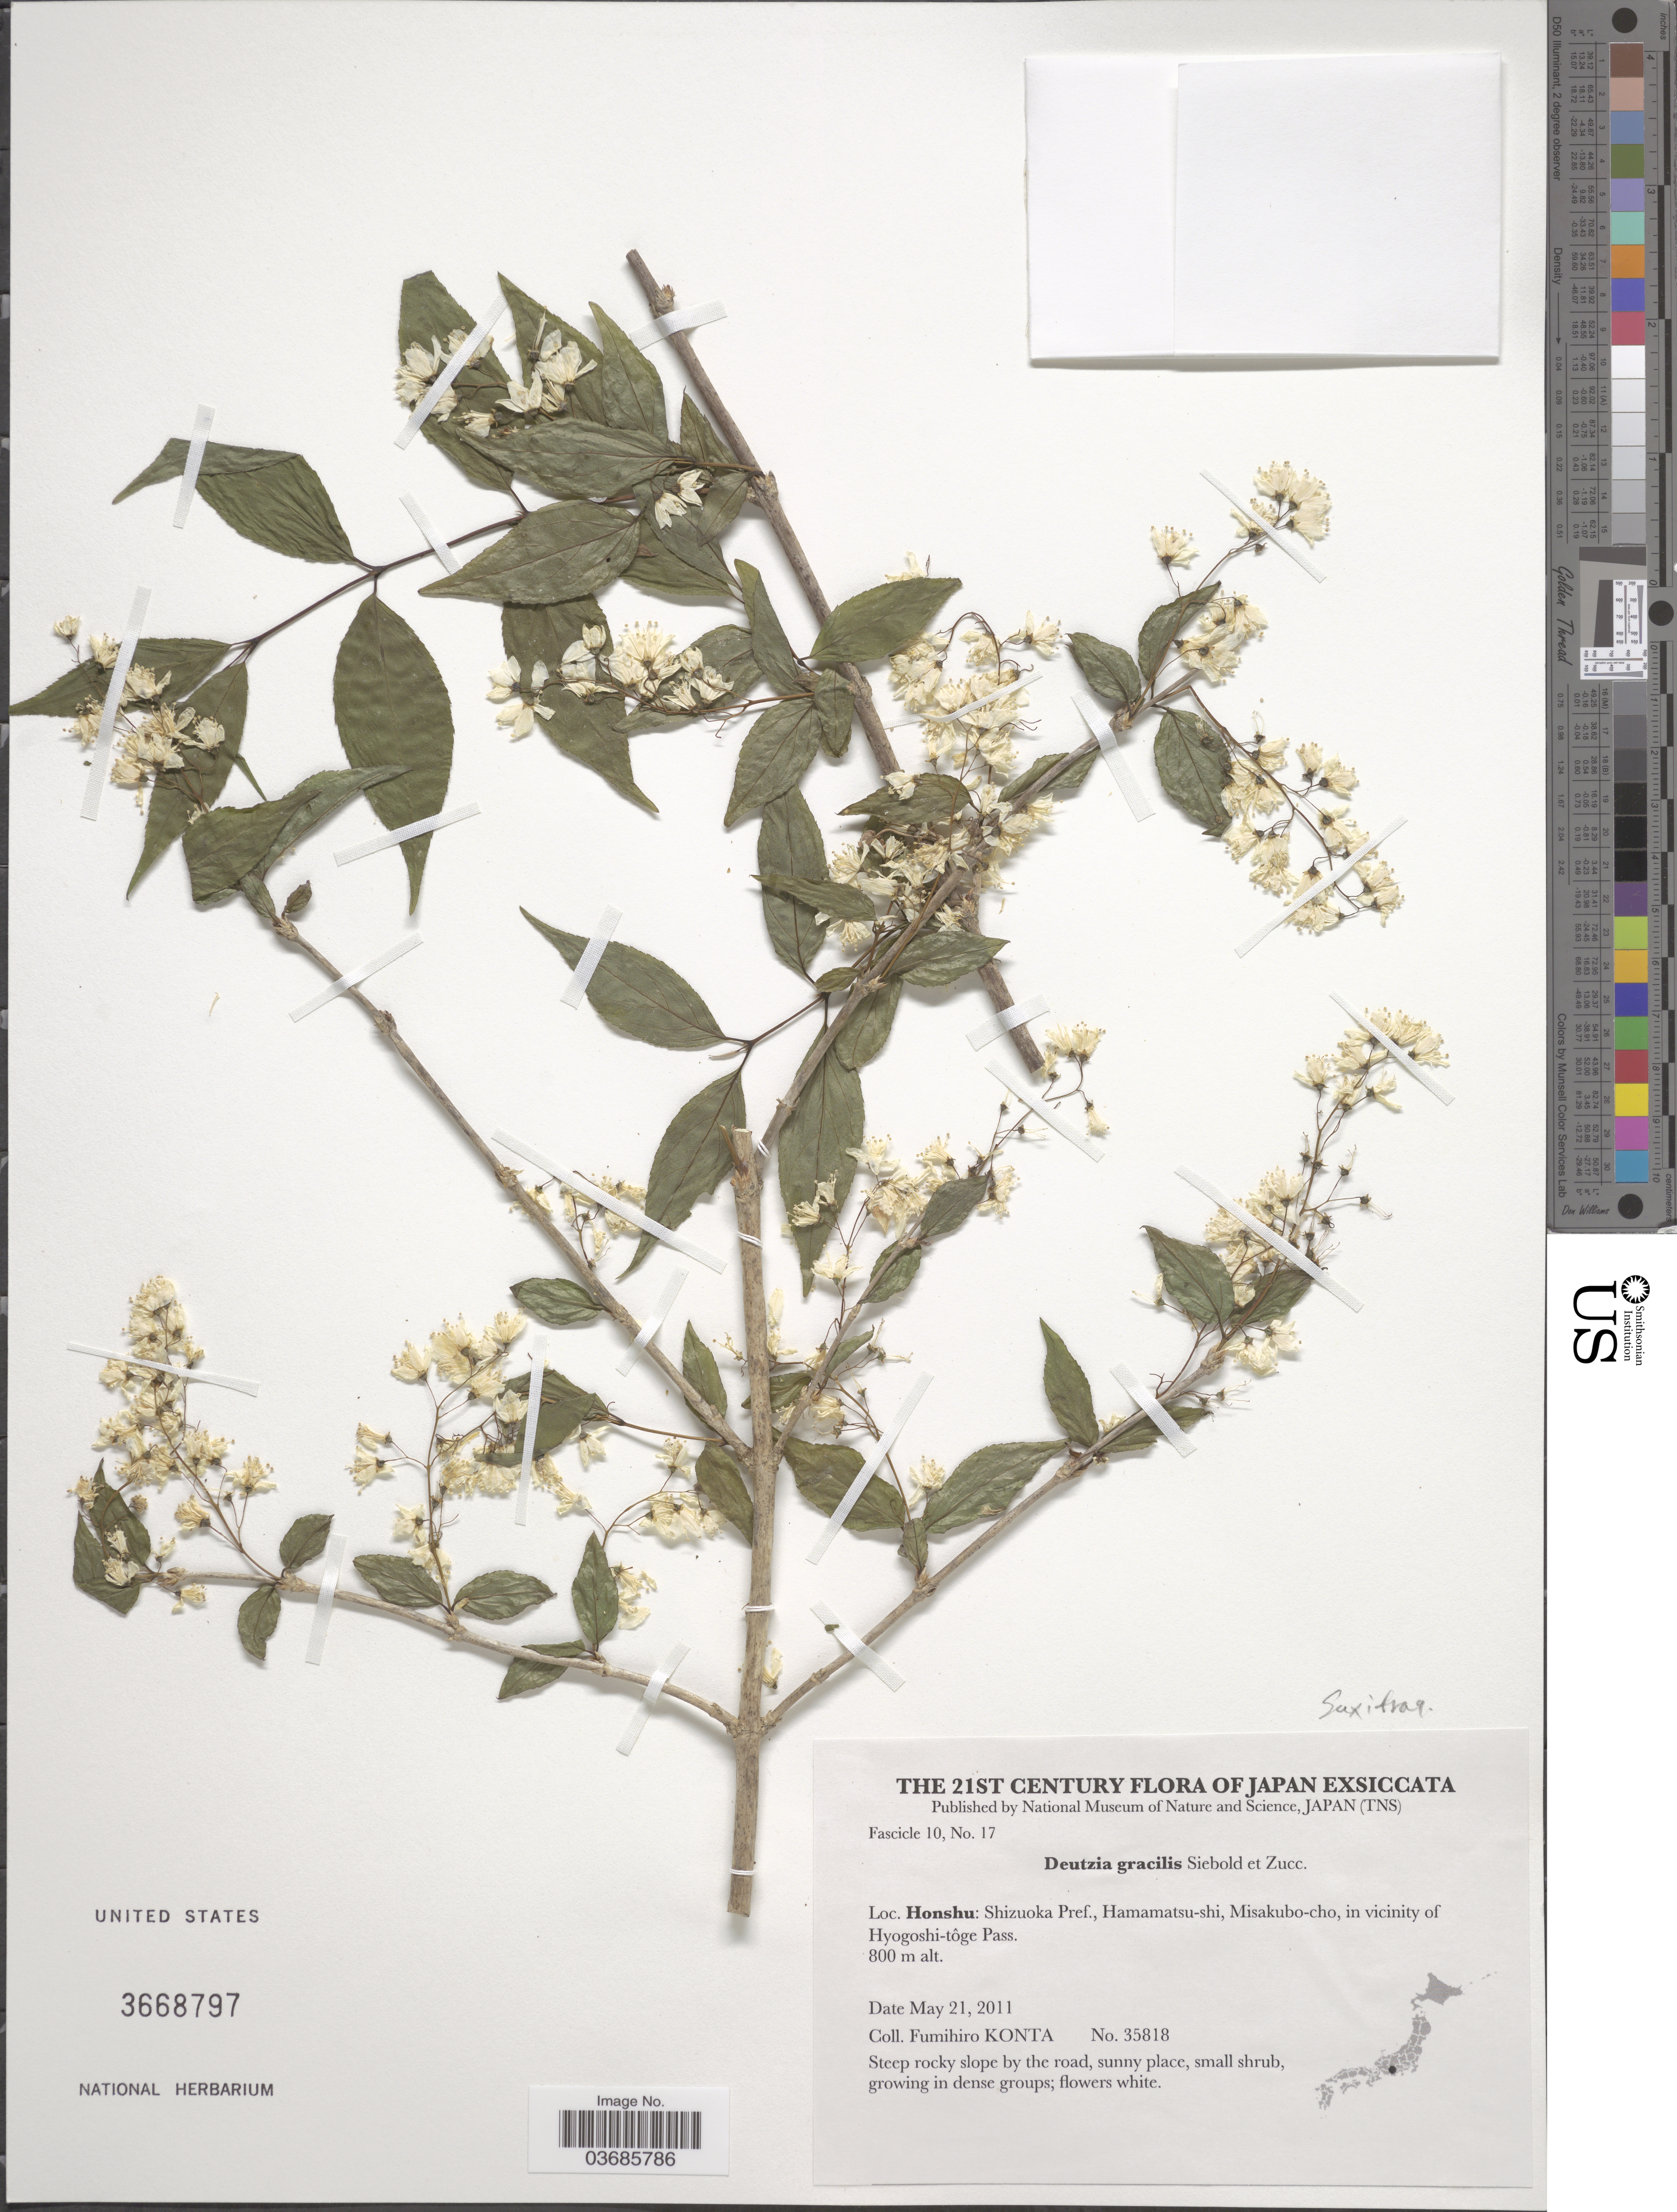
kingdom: Plantae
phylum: Tracheophyta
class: Magnoliopsida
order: Cornales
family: Hydrangeaceae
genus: Deutzia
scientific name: Deutzia gracilis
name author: Siebold & Zucc.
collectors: F. Konta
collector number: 35818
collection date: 2011-05-21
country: Japan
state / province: Sizuoka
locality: Honshu: Shizuoka Pref., Hamamatsu-shi, Misakubo-cho, in vicinity of Hyogoshi-tôge Pass.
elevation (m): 800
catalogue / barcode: US 3668797